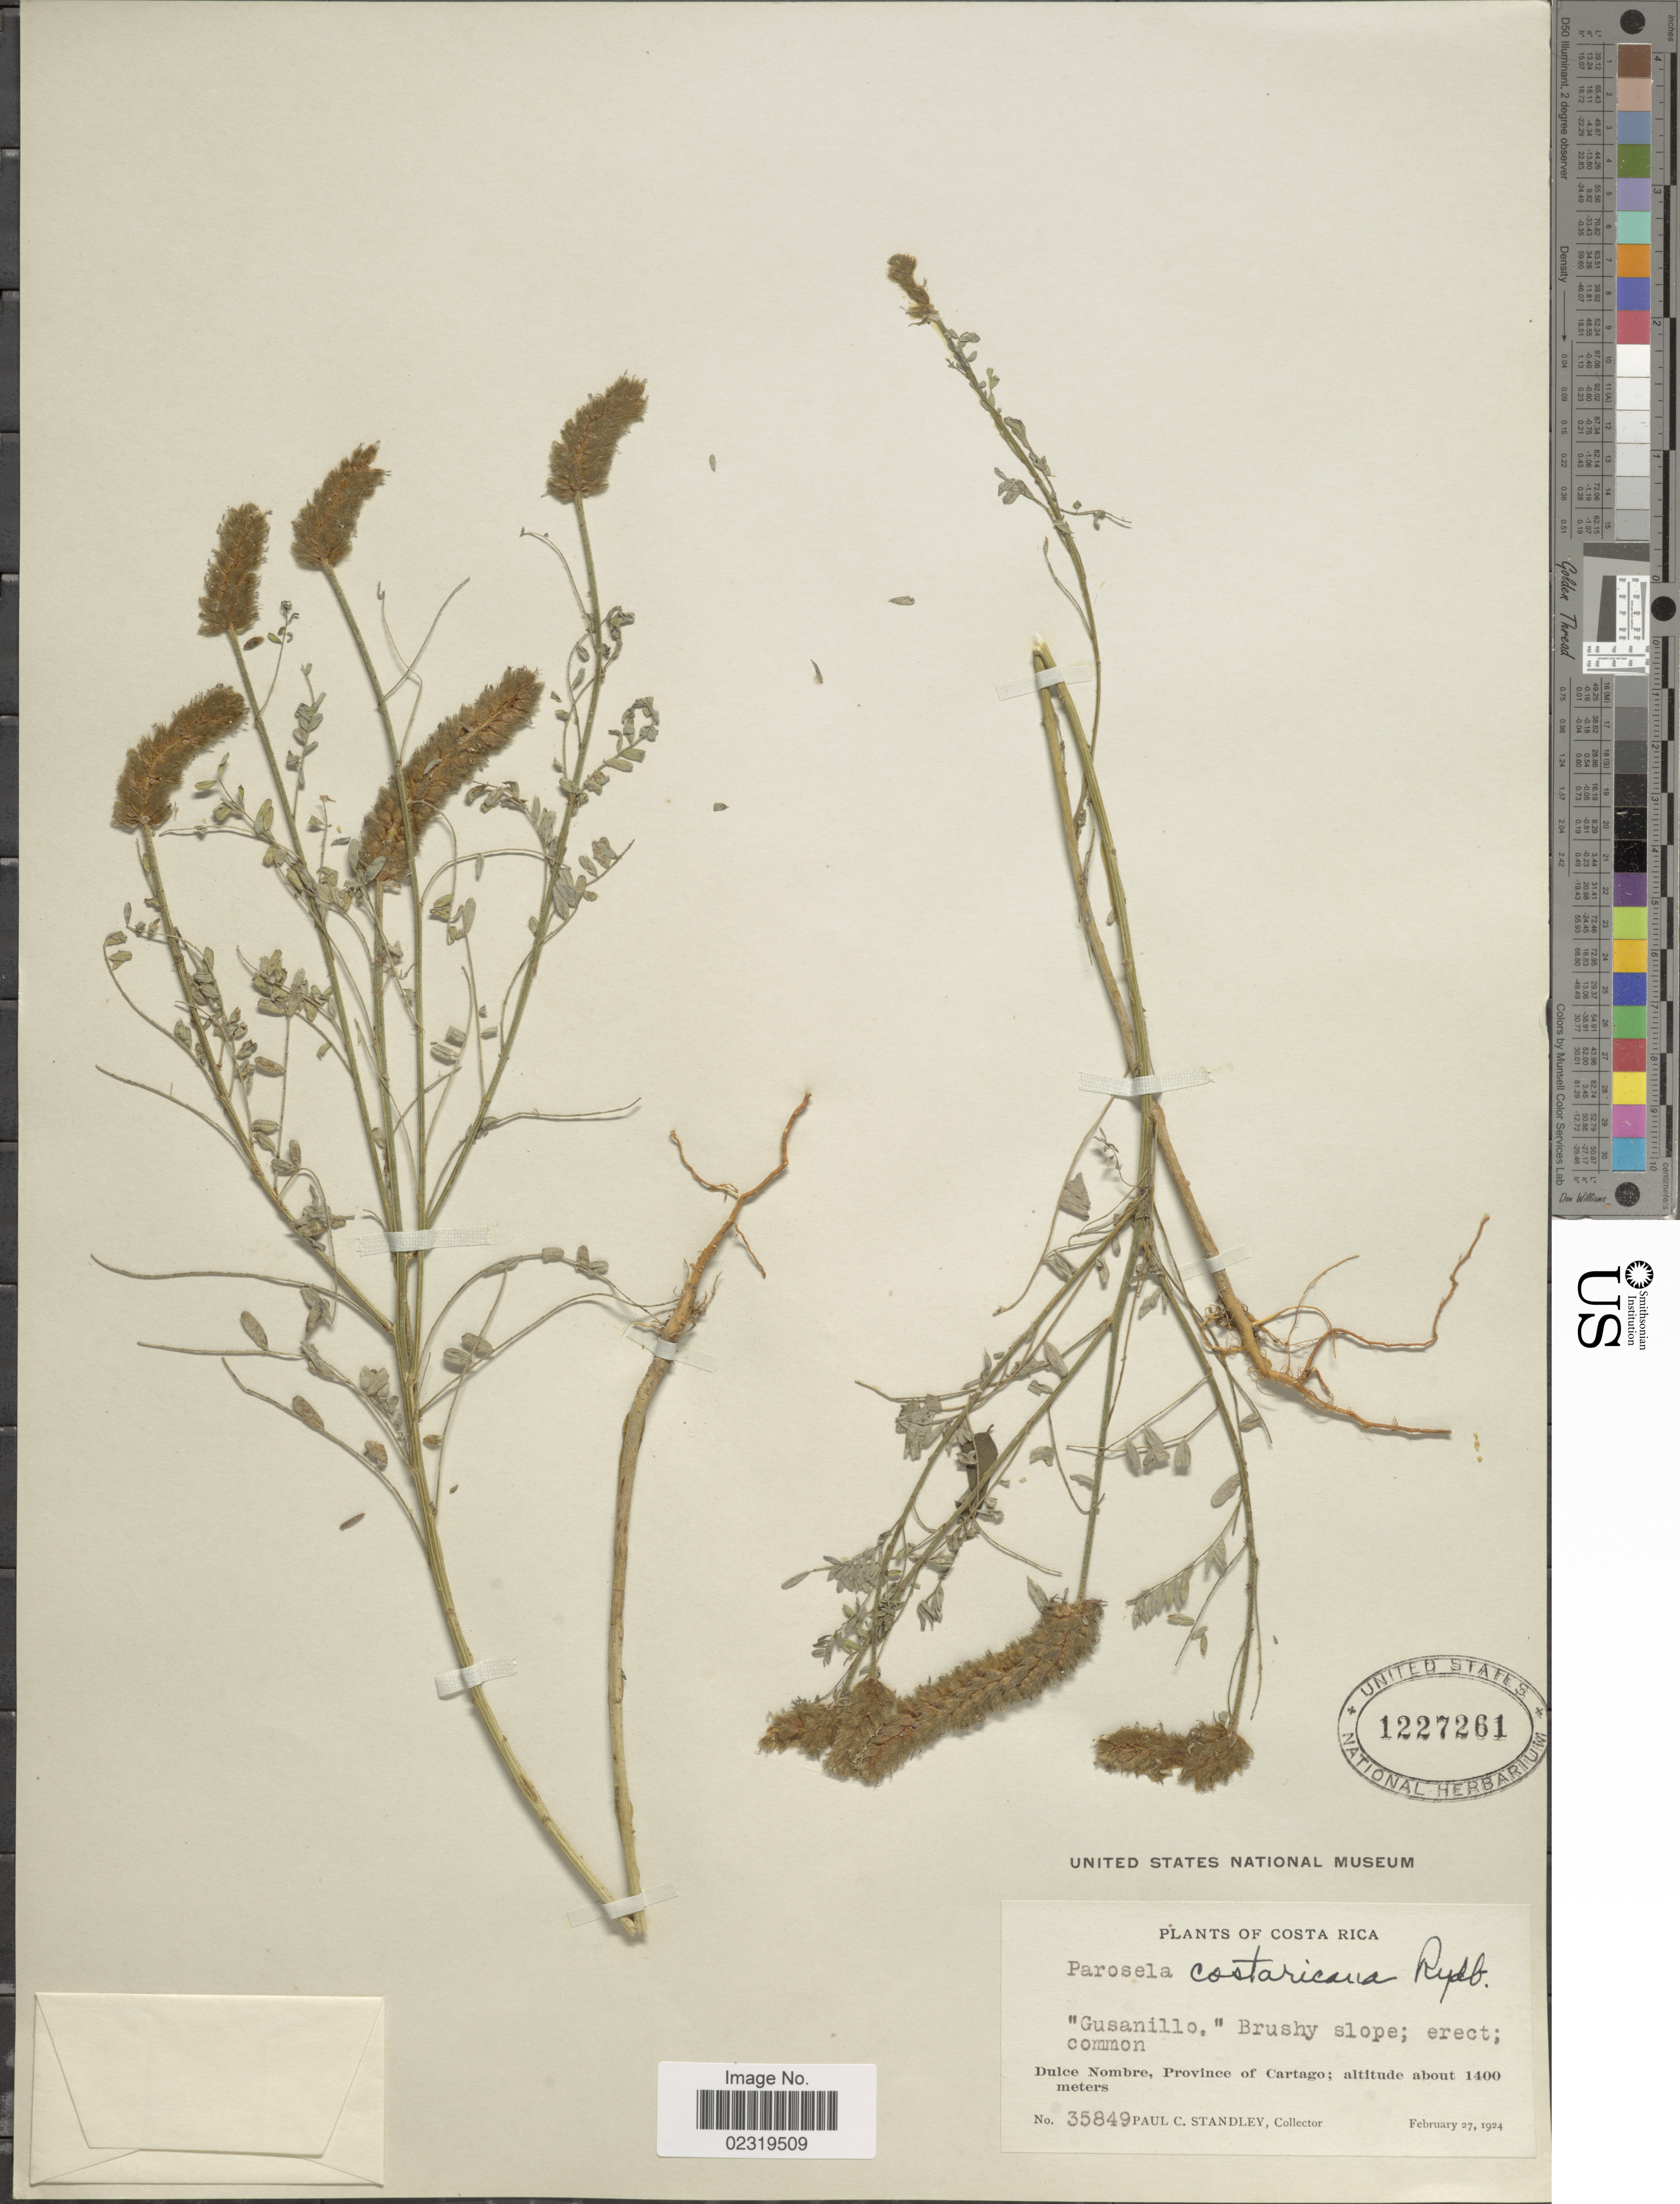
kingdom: Plantae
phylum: Tracheophyta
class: Magnoliopsida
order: Fabales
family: Fabaceae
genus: Dalea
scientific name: Dalea leporina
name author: (Aiton) Bullock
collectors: P. C. Standley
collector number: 35849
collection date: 1924-02-27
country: Costa Rica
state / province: Cartago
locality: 'Gusanillo' Brushy slope; Dulce Nombre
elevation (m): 1400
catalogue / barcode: US 1227261